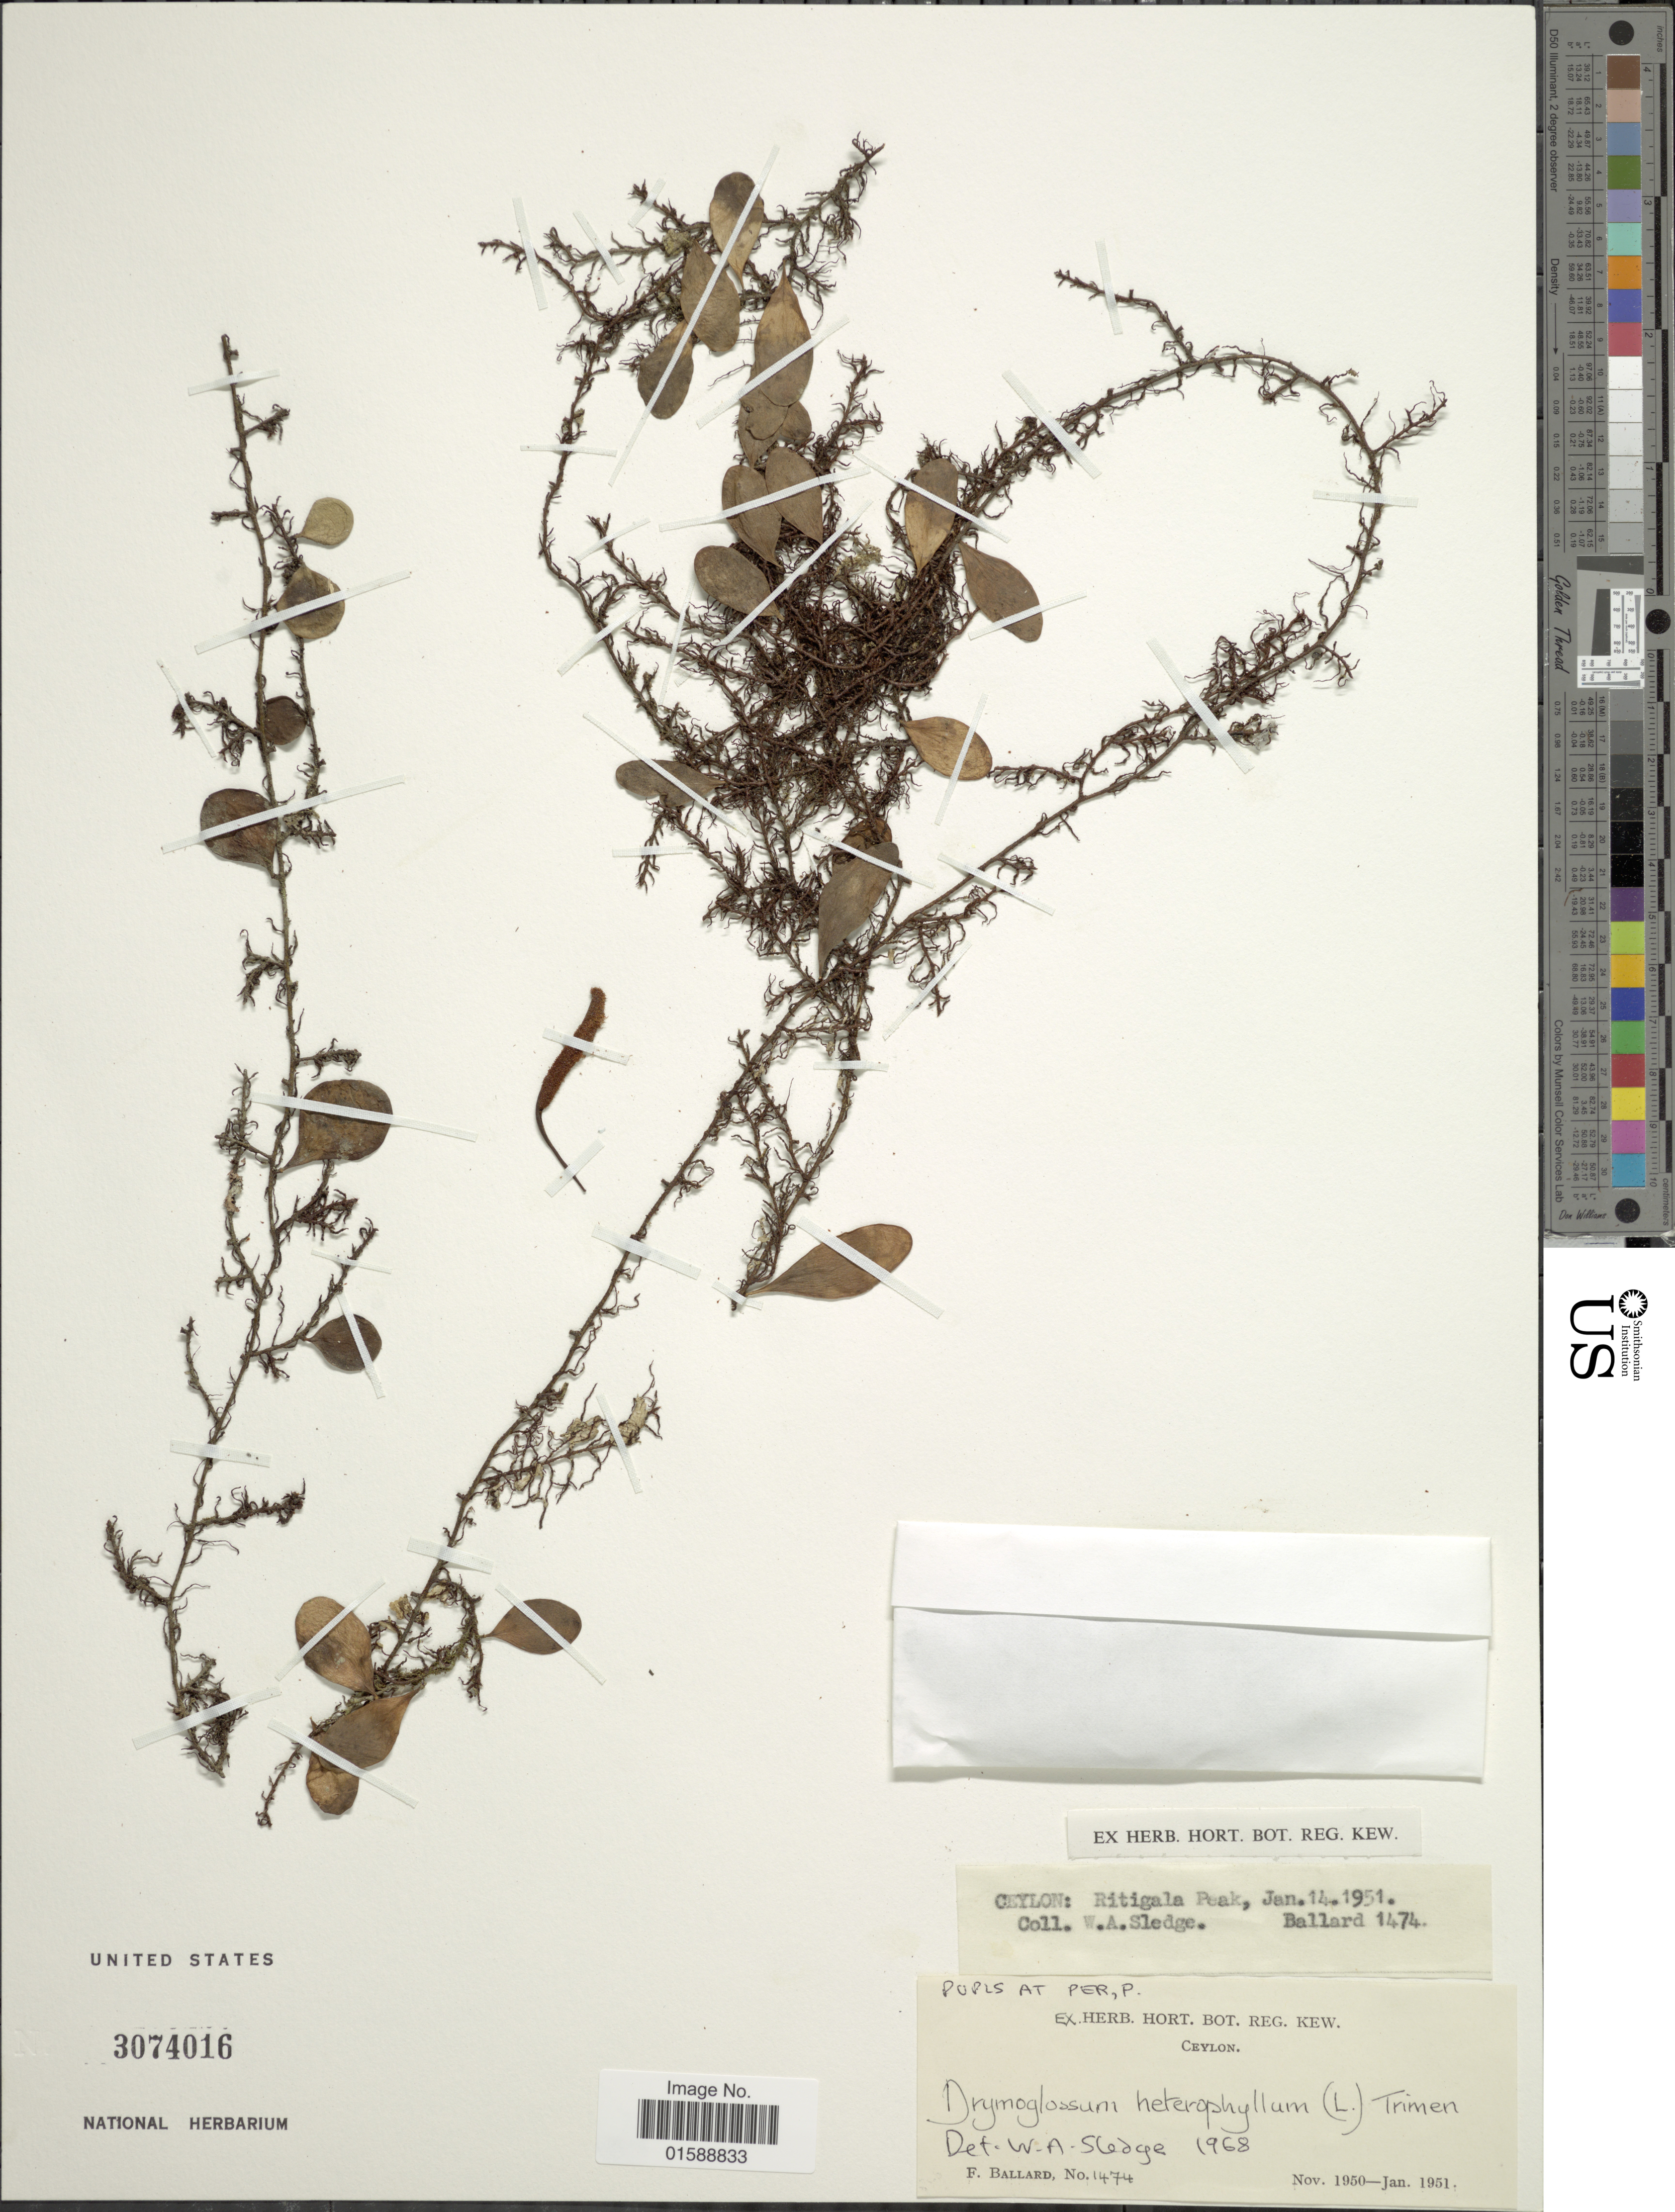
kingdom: Plantae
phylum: Tracheophyta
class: Polypodiopsida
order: Polypodiales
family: Polypodiaceae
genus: Pyrrosia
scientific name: Pyrrosia heterophylla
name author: (L.) M.G. Price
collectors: W. A. Sledge & F. Ballard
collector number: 1474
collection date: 1951-01-14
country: Sri Lanka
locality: Ceylon: Ritigala Peak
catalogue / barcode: US 3074016